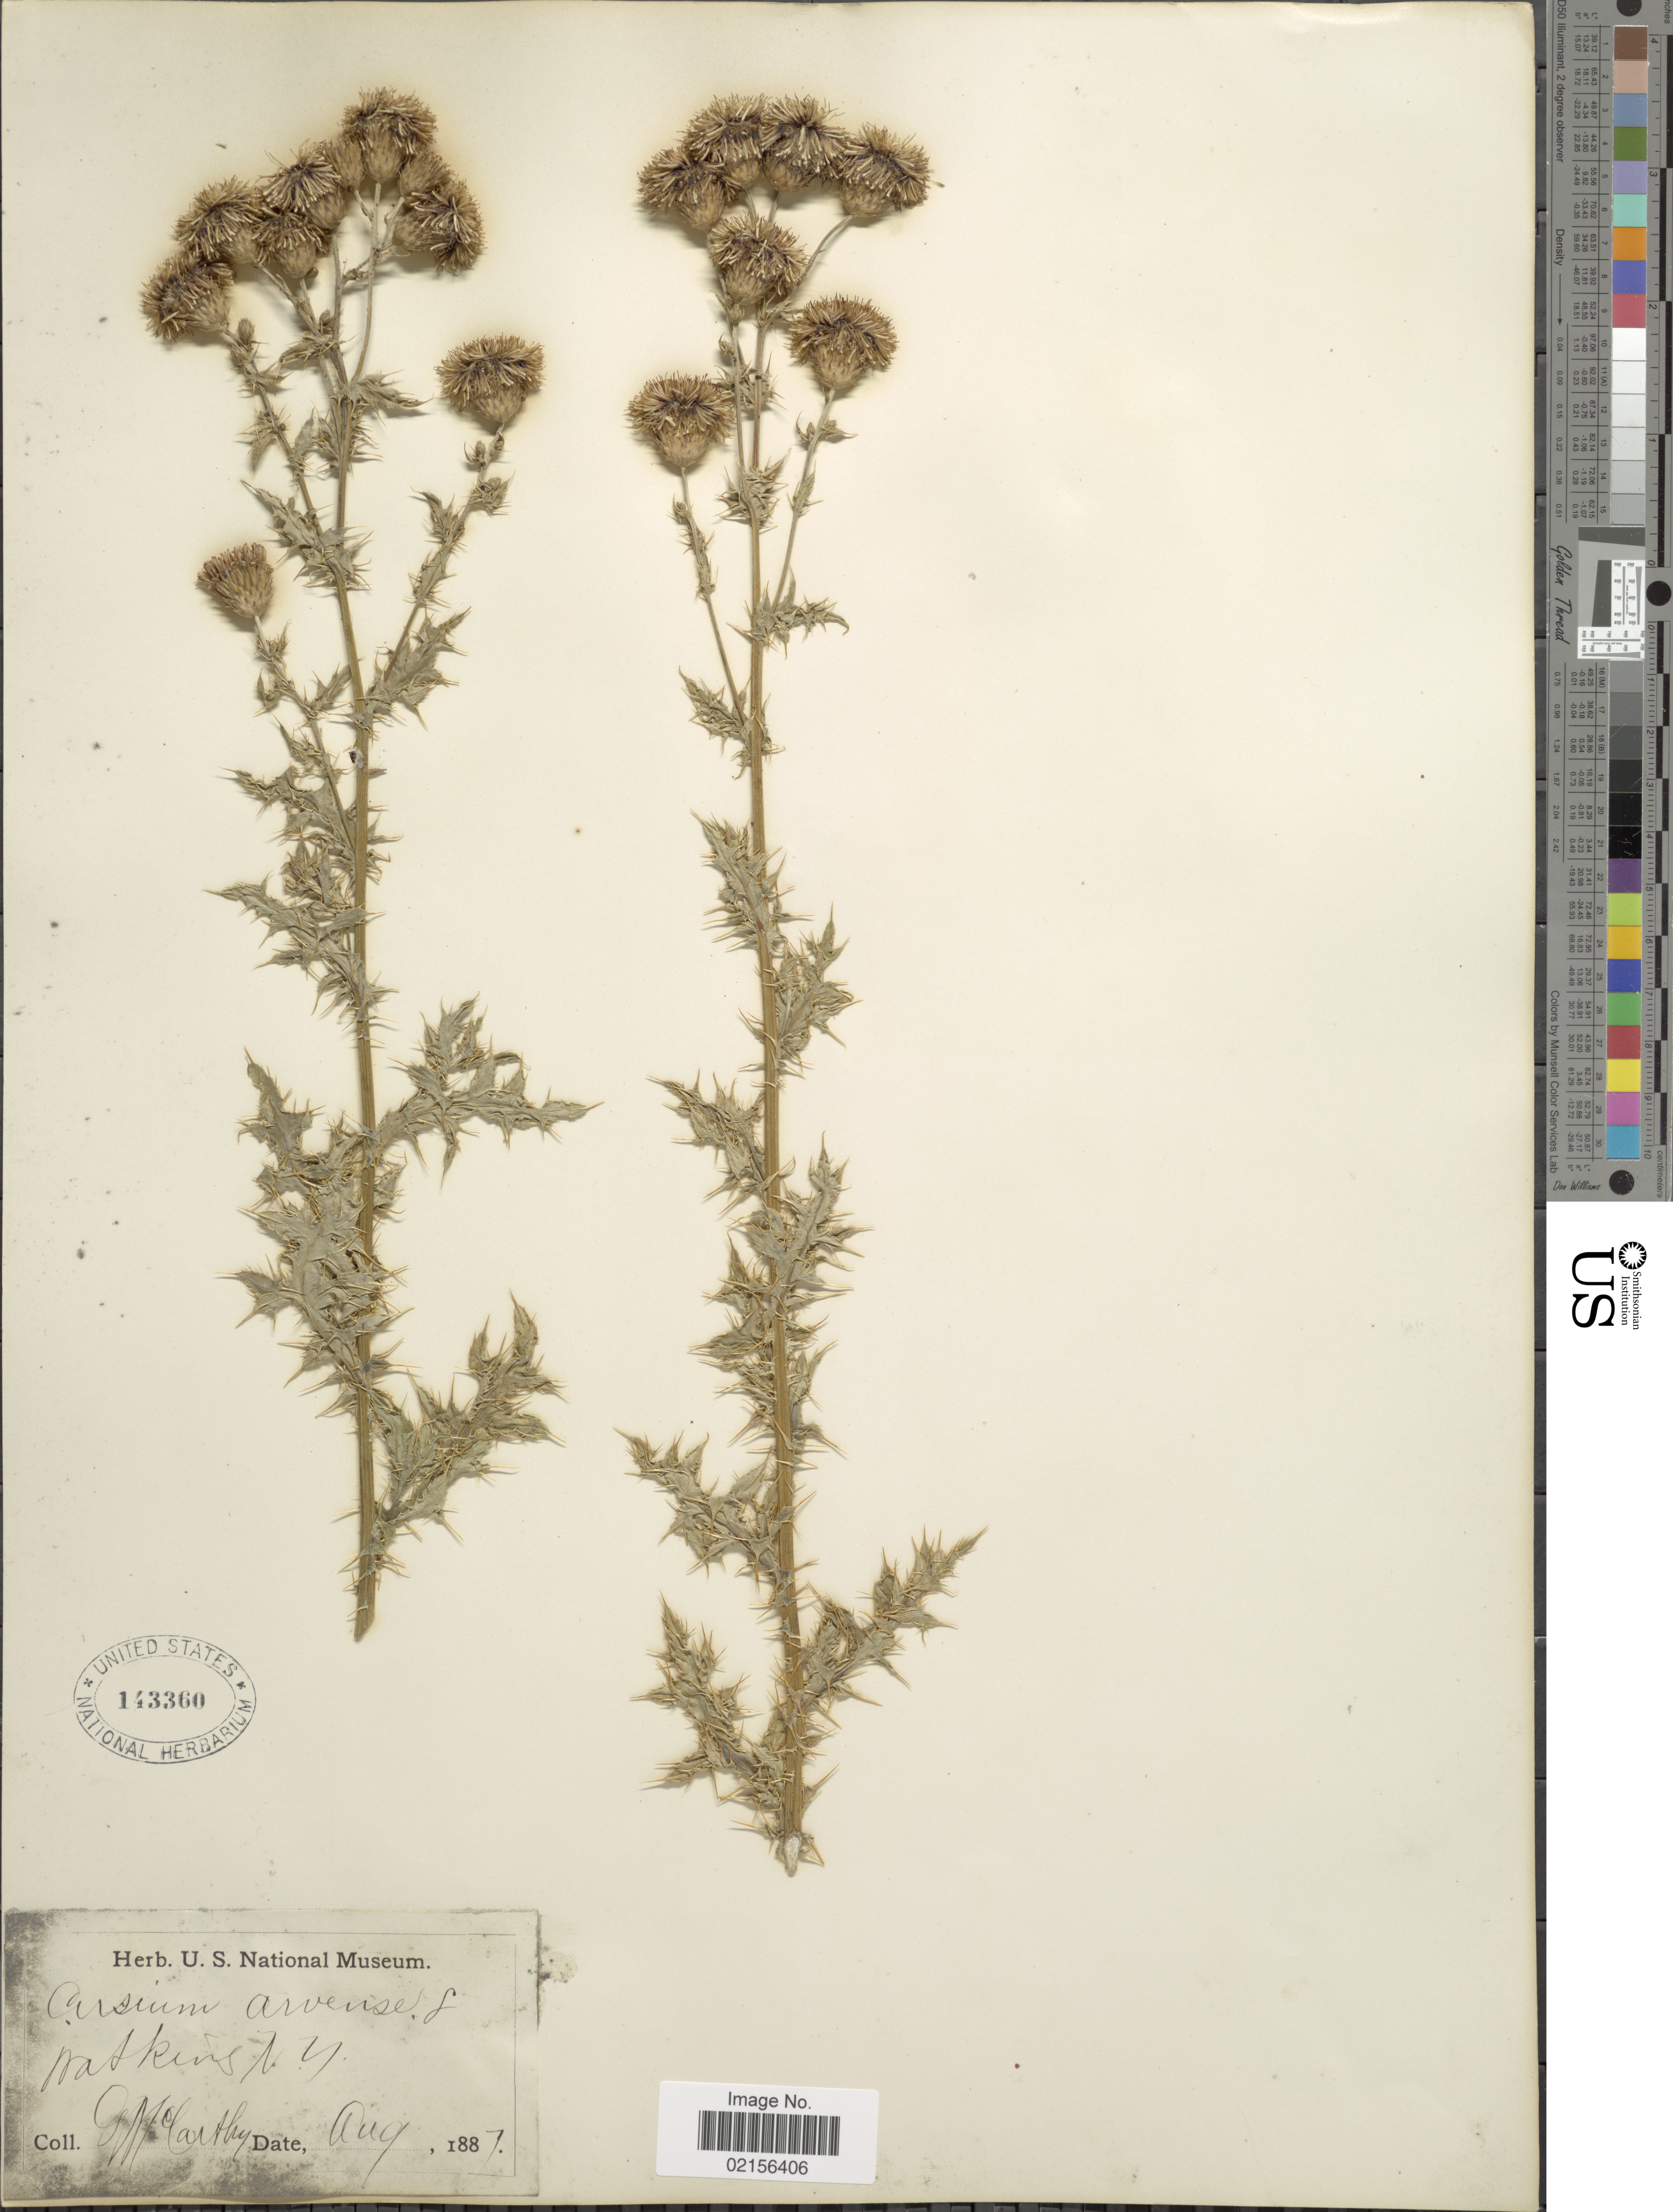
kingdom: Plantae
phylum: Tracheophyta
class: Magnoliopsida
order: Asterales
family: Asteraceae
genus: Cirsium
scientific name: Cirsium arvense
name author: (L.) Scop.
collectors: -- McCarthy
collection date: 1887-08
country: United States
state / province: New York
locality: Watkins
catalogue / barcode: US 143360